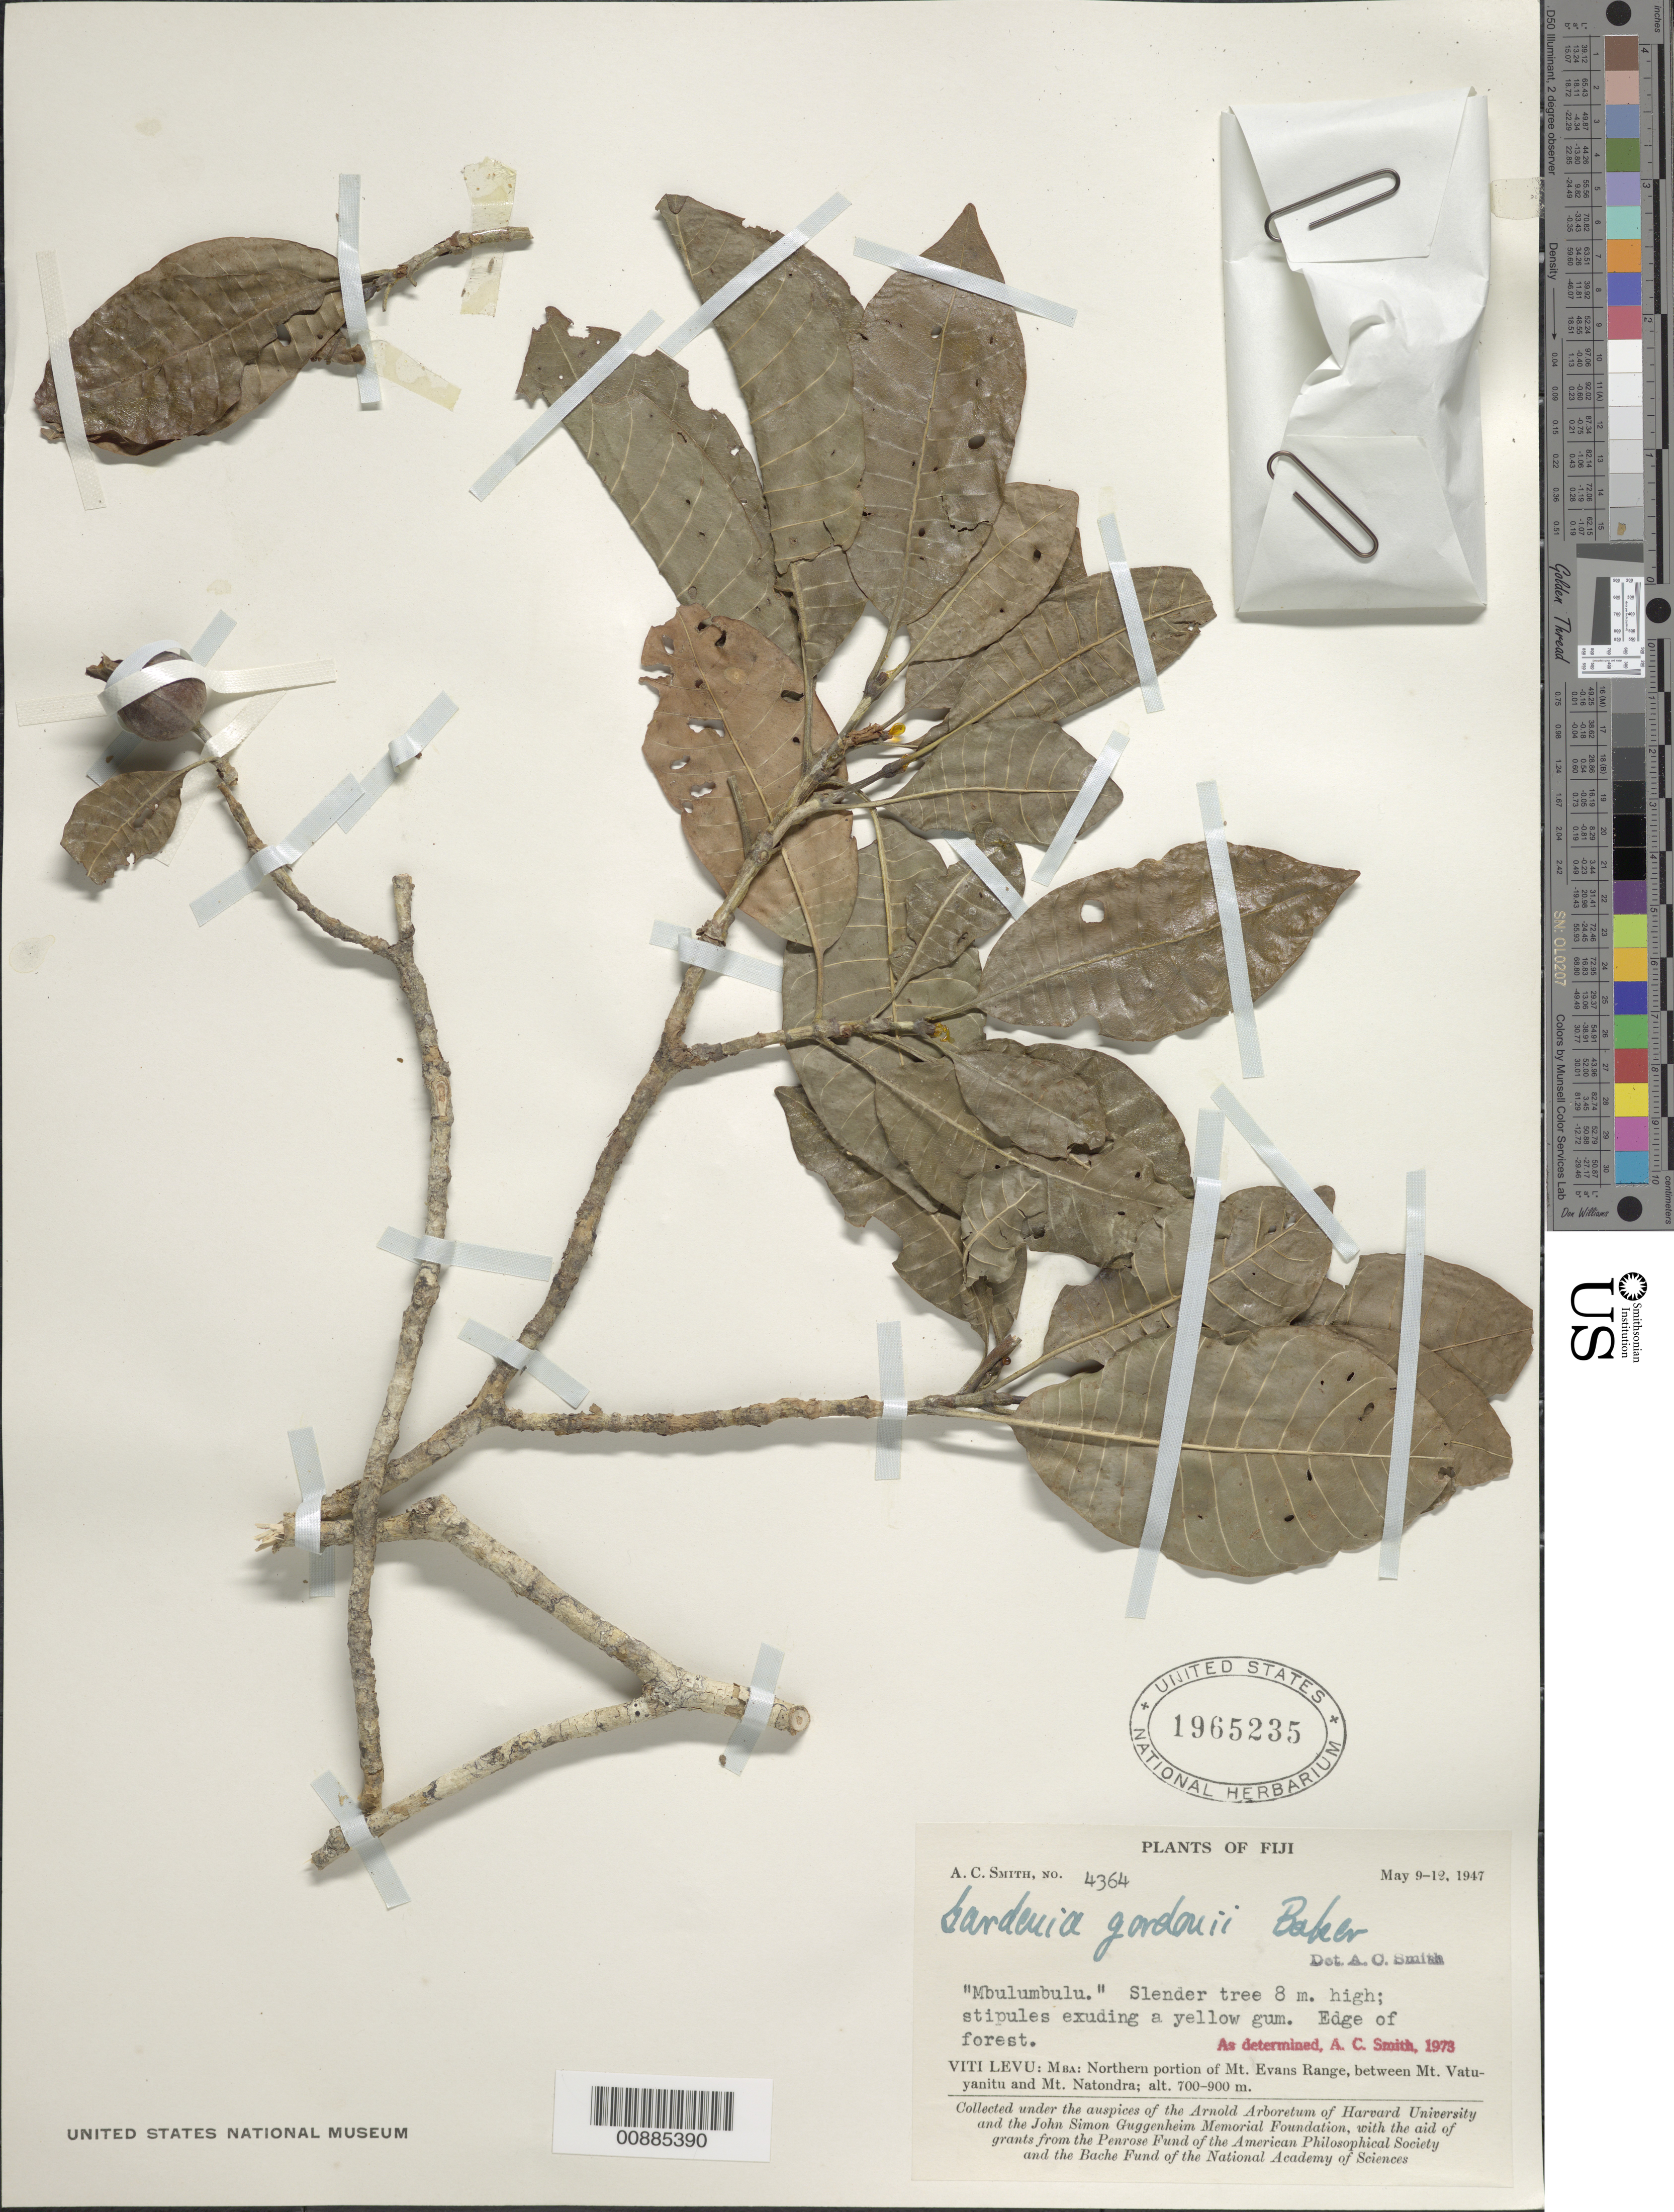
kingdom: Plantae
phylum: Tracheophyta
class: Magnoliopsida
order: Gentianales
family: Rubiaceae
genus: Gardenia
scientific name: Gardenia gordonii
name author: Baker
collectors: C. A. Smith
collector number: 4364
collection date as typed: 09 May 1947 to 12 May 1947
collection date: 1947-05-09/1947-05-12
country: Fiji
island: Viti Levu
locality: Mba: Northern portion of Mt. Evans Range, between Mt. Vatuyanitu & Mt. Natondra.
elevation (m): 700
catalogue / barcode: US 1965235